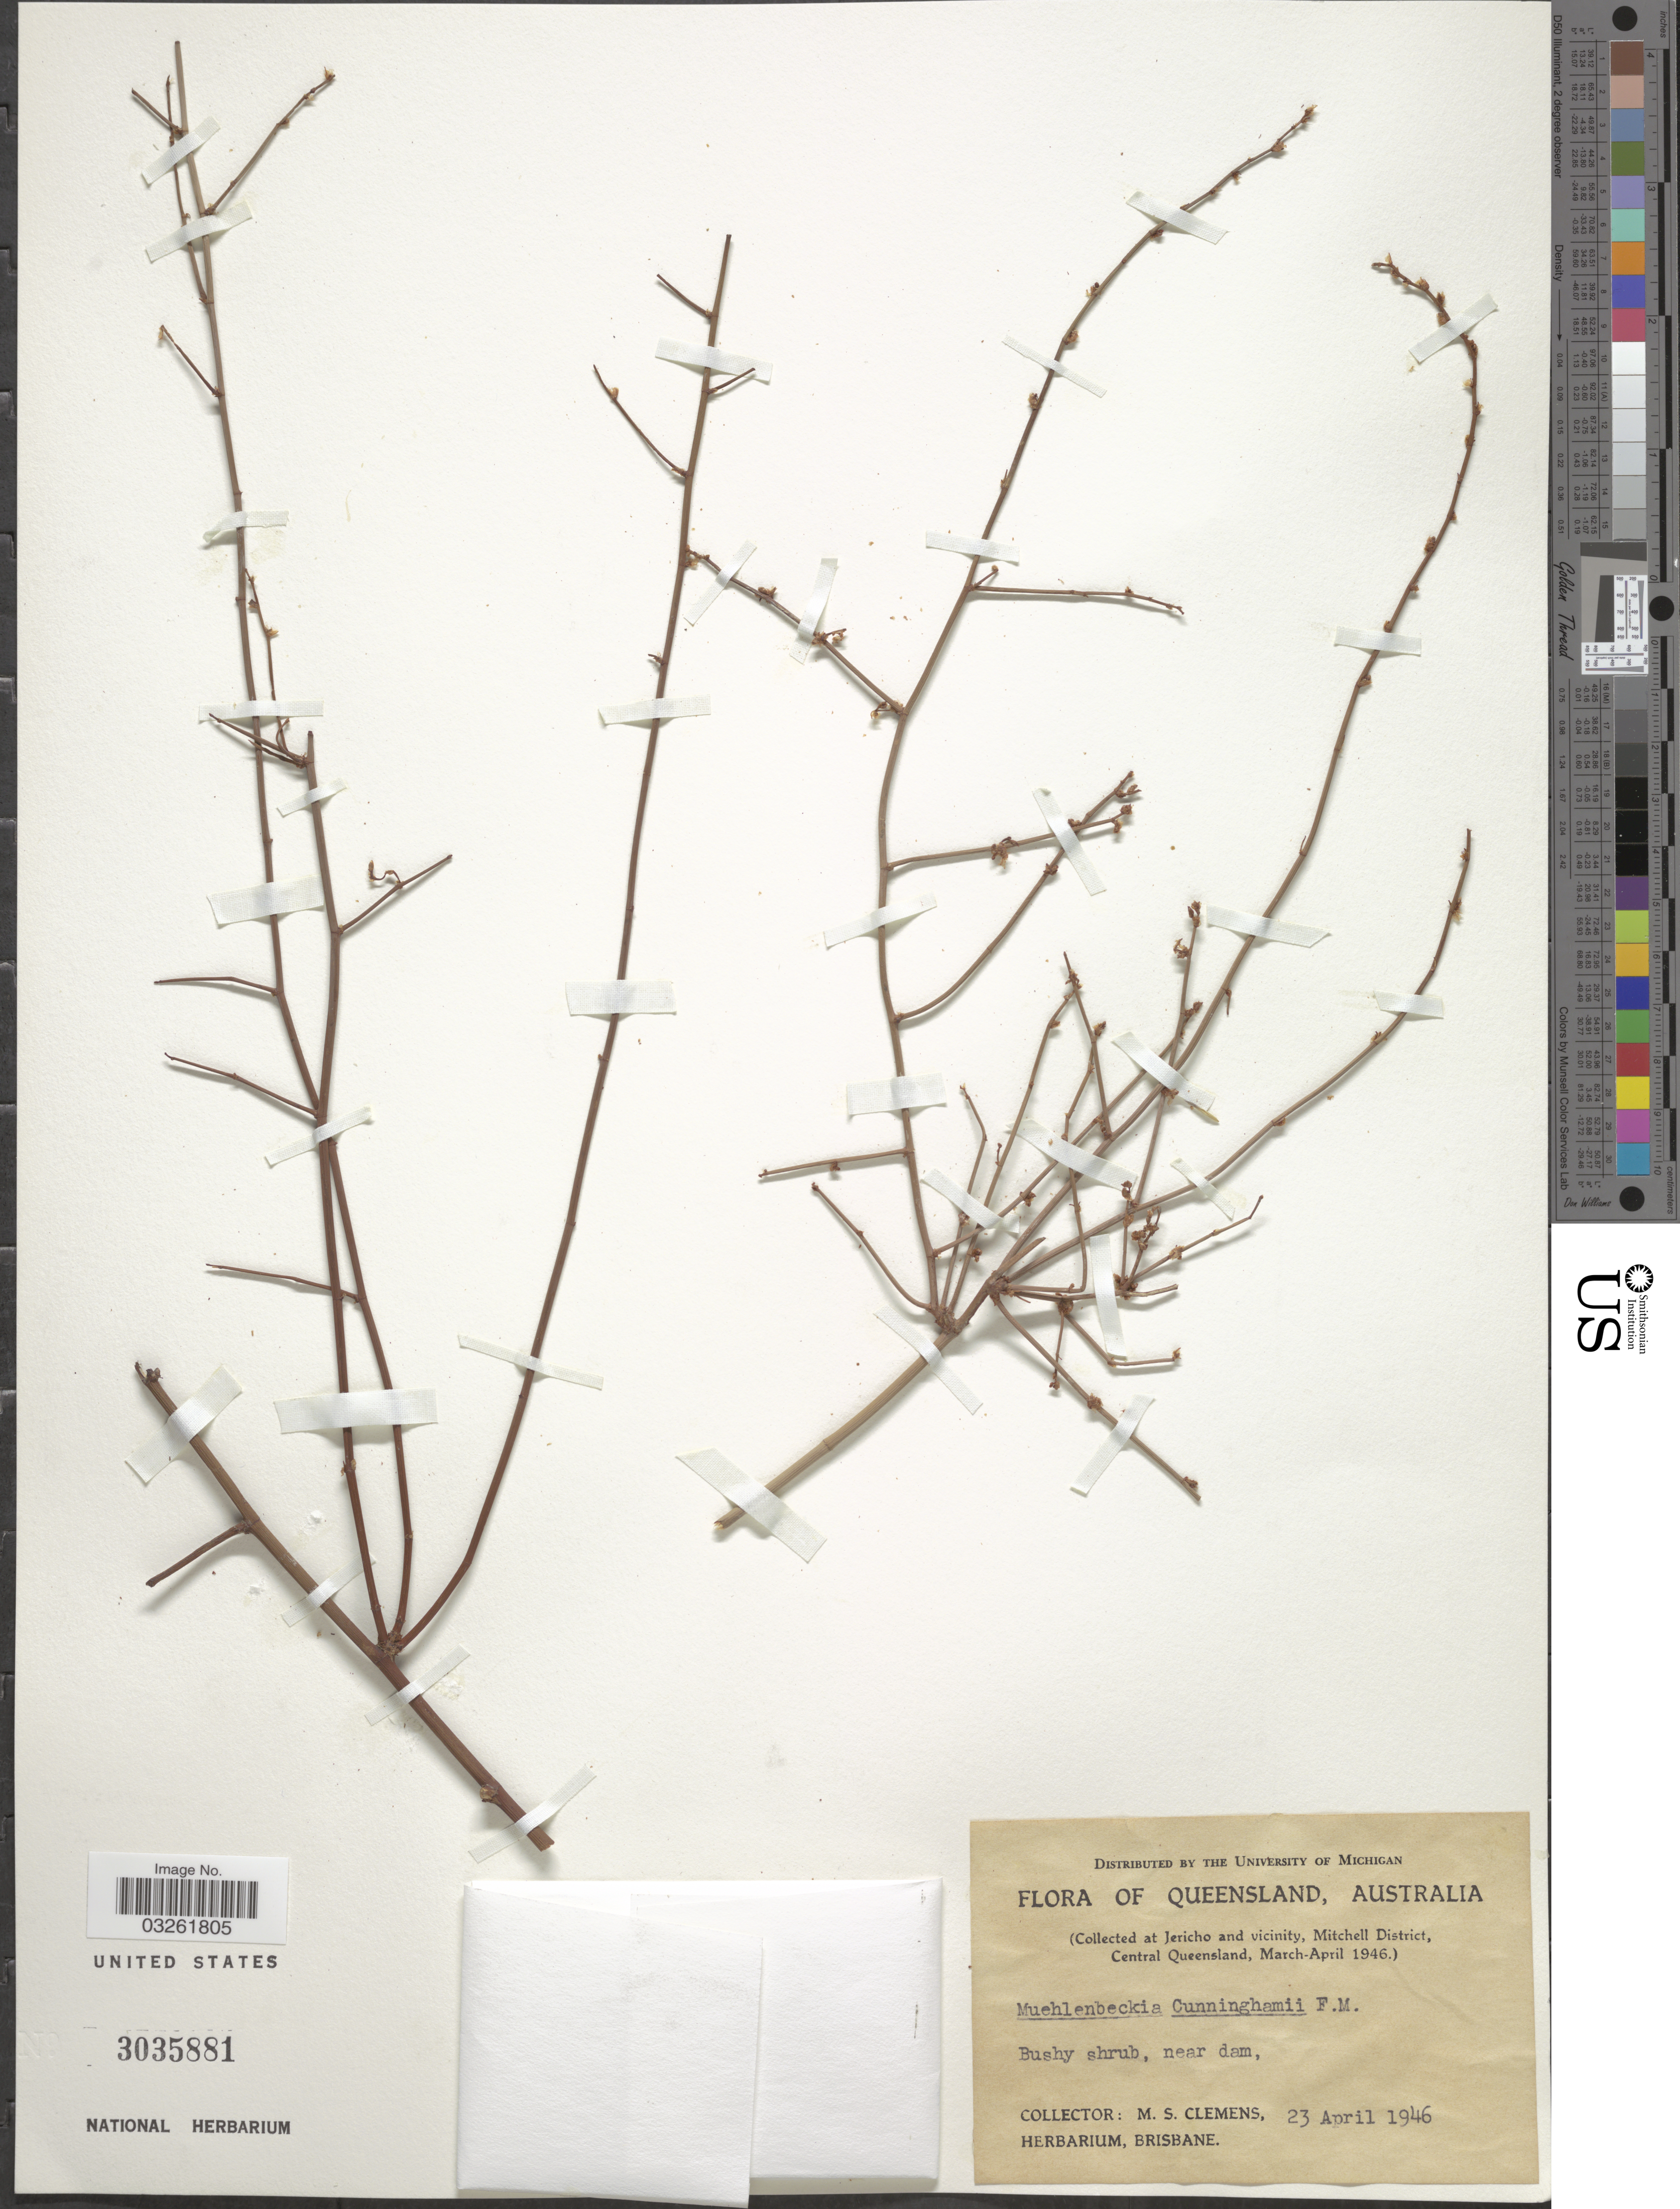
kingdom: Plantae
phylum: Tracheophyta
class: Magnoliopsida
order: Caryophyllales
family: Polygonaceae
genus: Duma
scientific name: Duma florulenta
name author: (Meisn.) T.M. Schust.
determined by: Strong, Mark T., (BOT), Smithsonian Institution - National Museum of Natural History (UNITED STATES)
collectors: M. S. Clemens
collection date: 1946-04-23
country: Australia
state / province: Queensland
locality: Jericho and vicinity, Mitchell District, Central Queensland.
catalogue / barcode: US 3035881